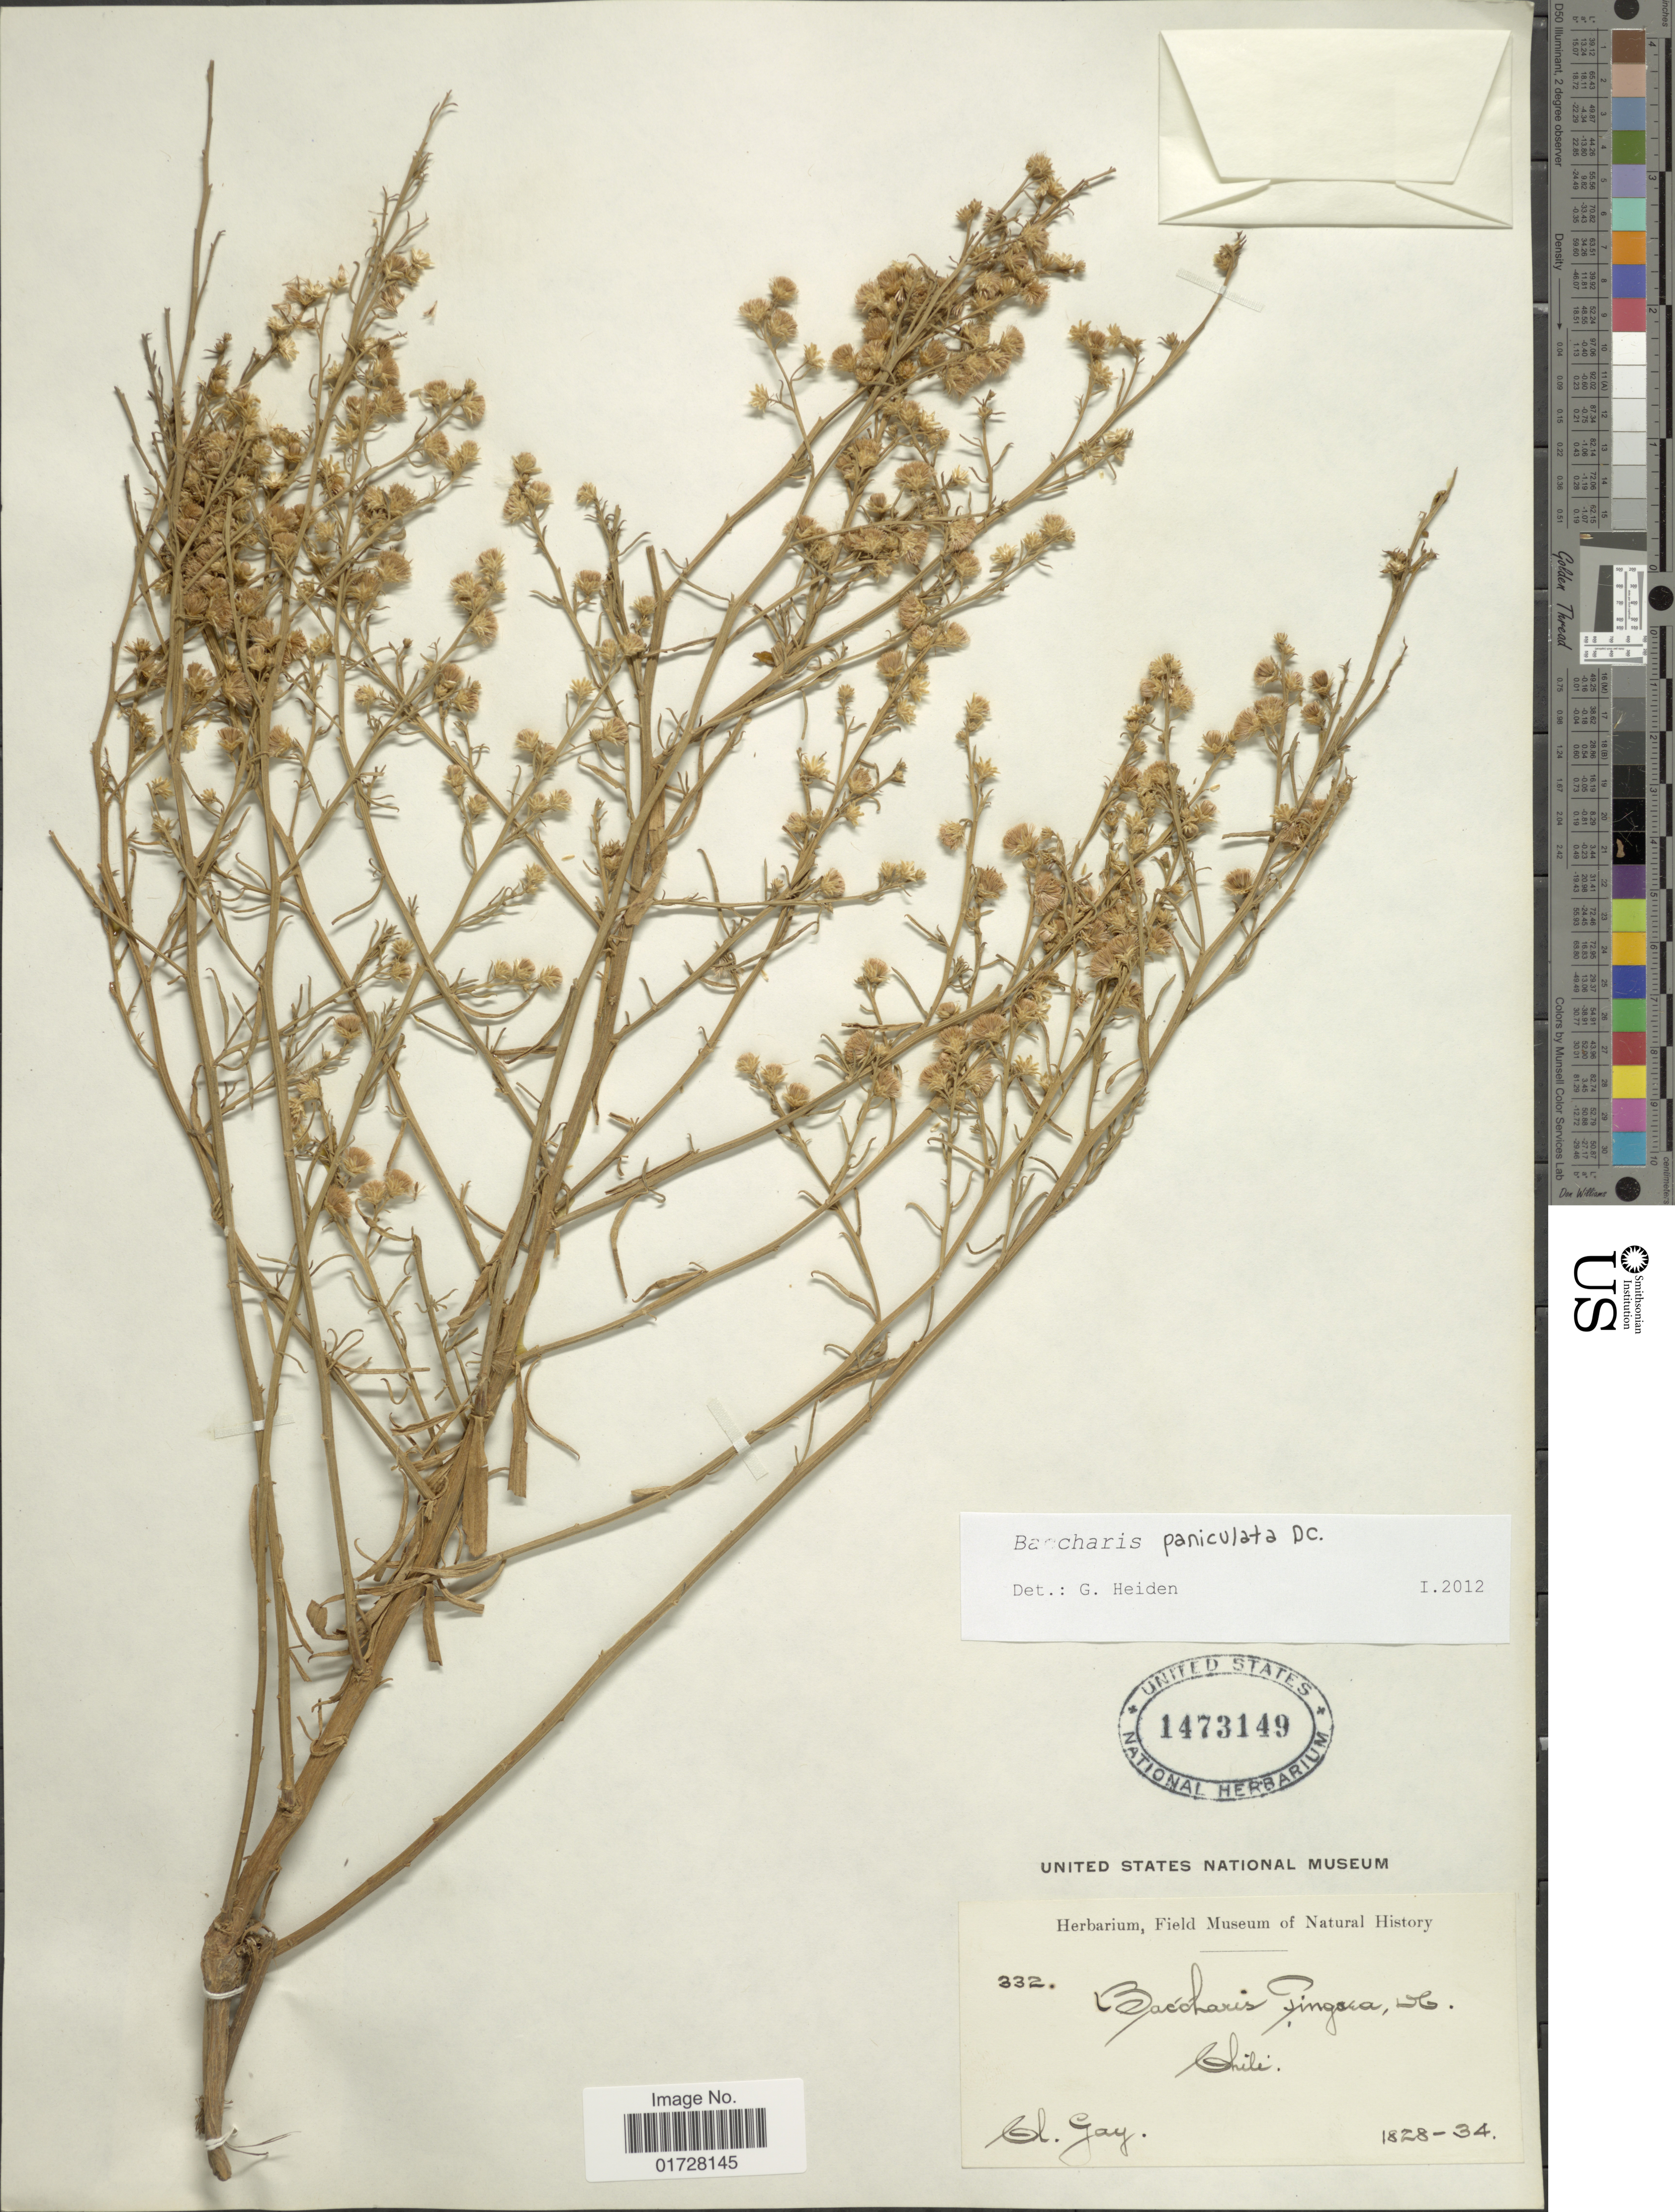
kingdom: Plantae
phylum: Tracheophyta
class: Magnoliopsida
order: Asterales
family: Asteraceae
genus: Baccharis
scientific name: Baccharis paniculata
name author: DC.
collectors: C. Gay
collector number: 332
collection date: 1828/1834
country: Chile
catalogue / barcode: US 1473149